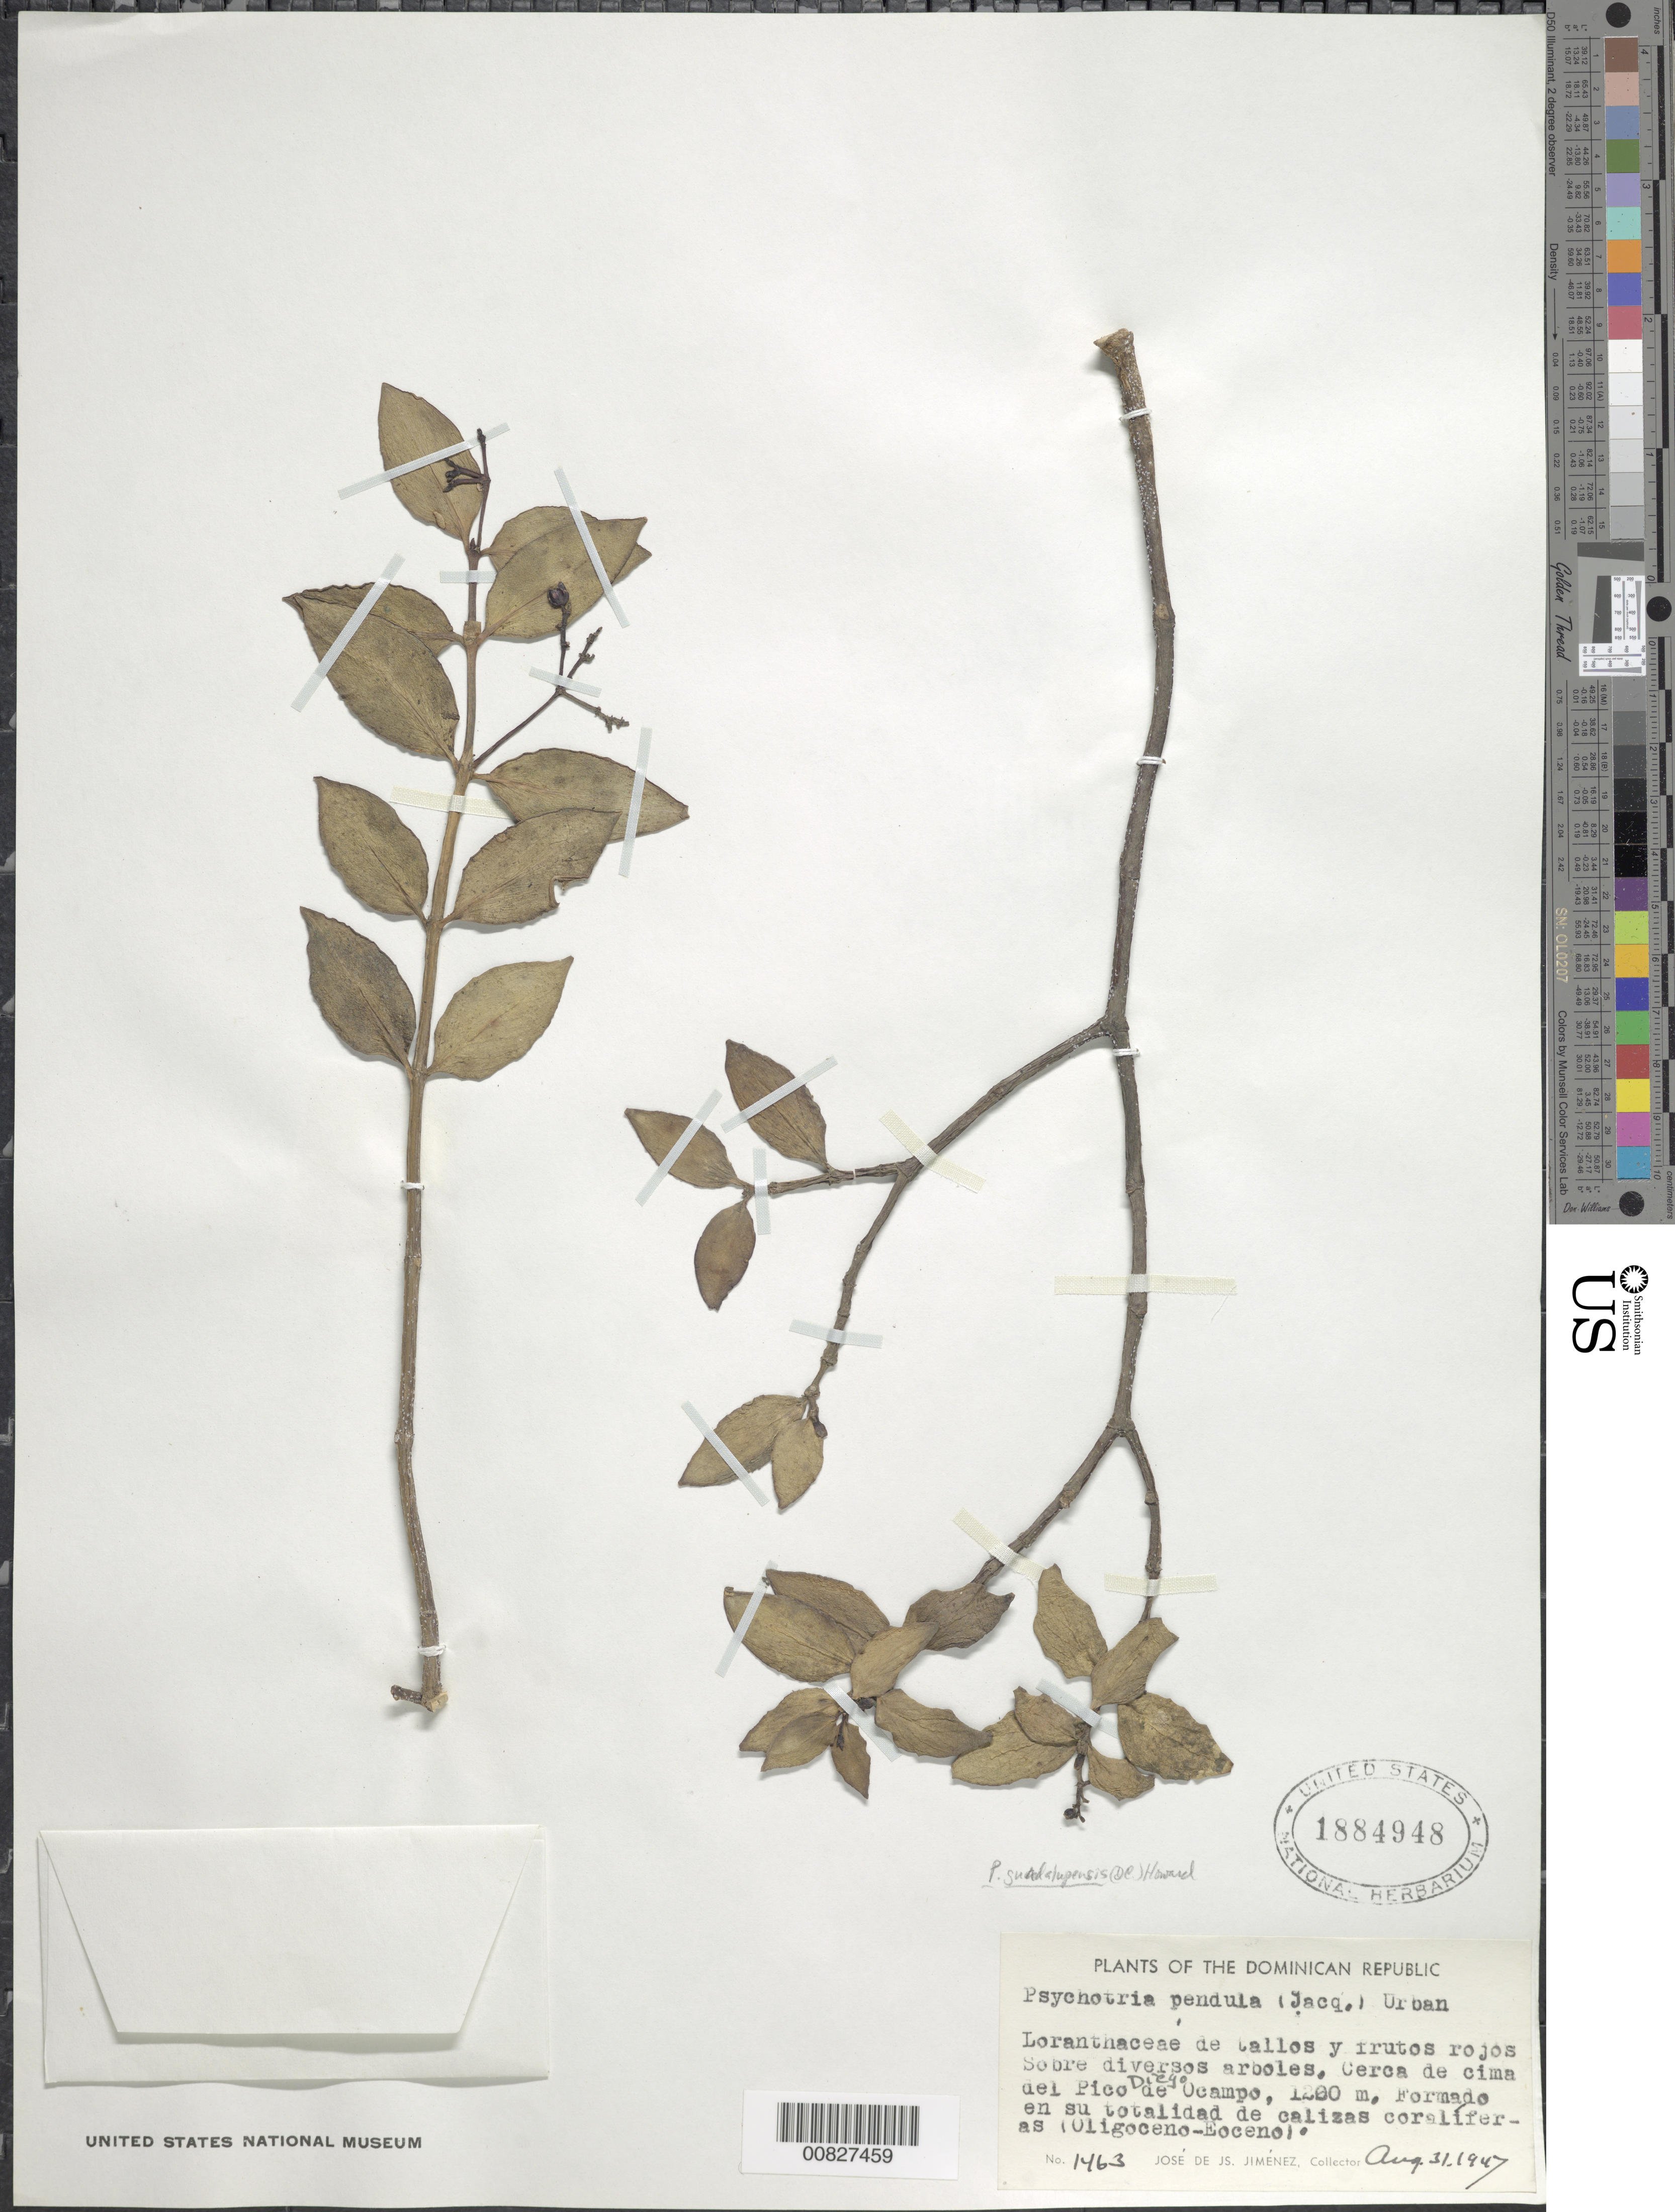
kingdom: Plantae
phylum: Tracheophyta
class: Magnoliopsida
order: Gentianales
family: Rubiaceae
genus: Notopleura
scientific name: Notopleura guadalupensis subsp. tetrapyrena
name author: (Urb.) C.M. Taylor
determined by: Nicolson, Dan H.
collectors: J. J. Jiménez Almonte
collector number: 1463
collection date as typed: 31 Aug 1947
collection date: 1947-08-31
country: Dominican Republic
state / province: Santiago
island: Hispaniola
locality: Cerca de cima del Pico Diego de Ocampo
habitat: Sobre diversos arboles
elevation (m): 1200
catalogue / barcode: US 1884948